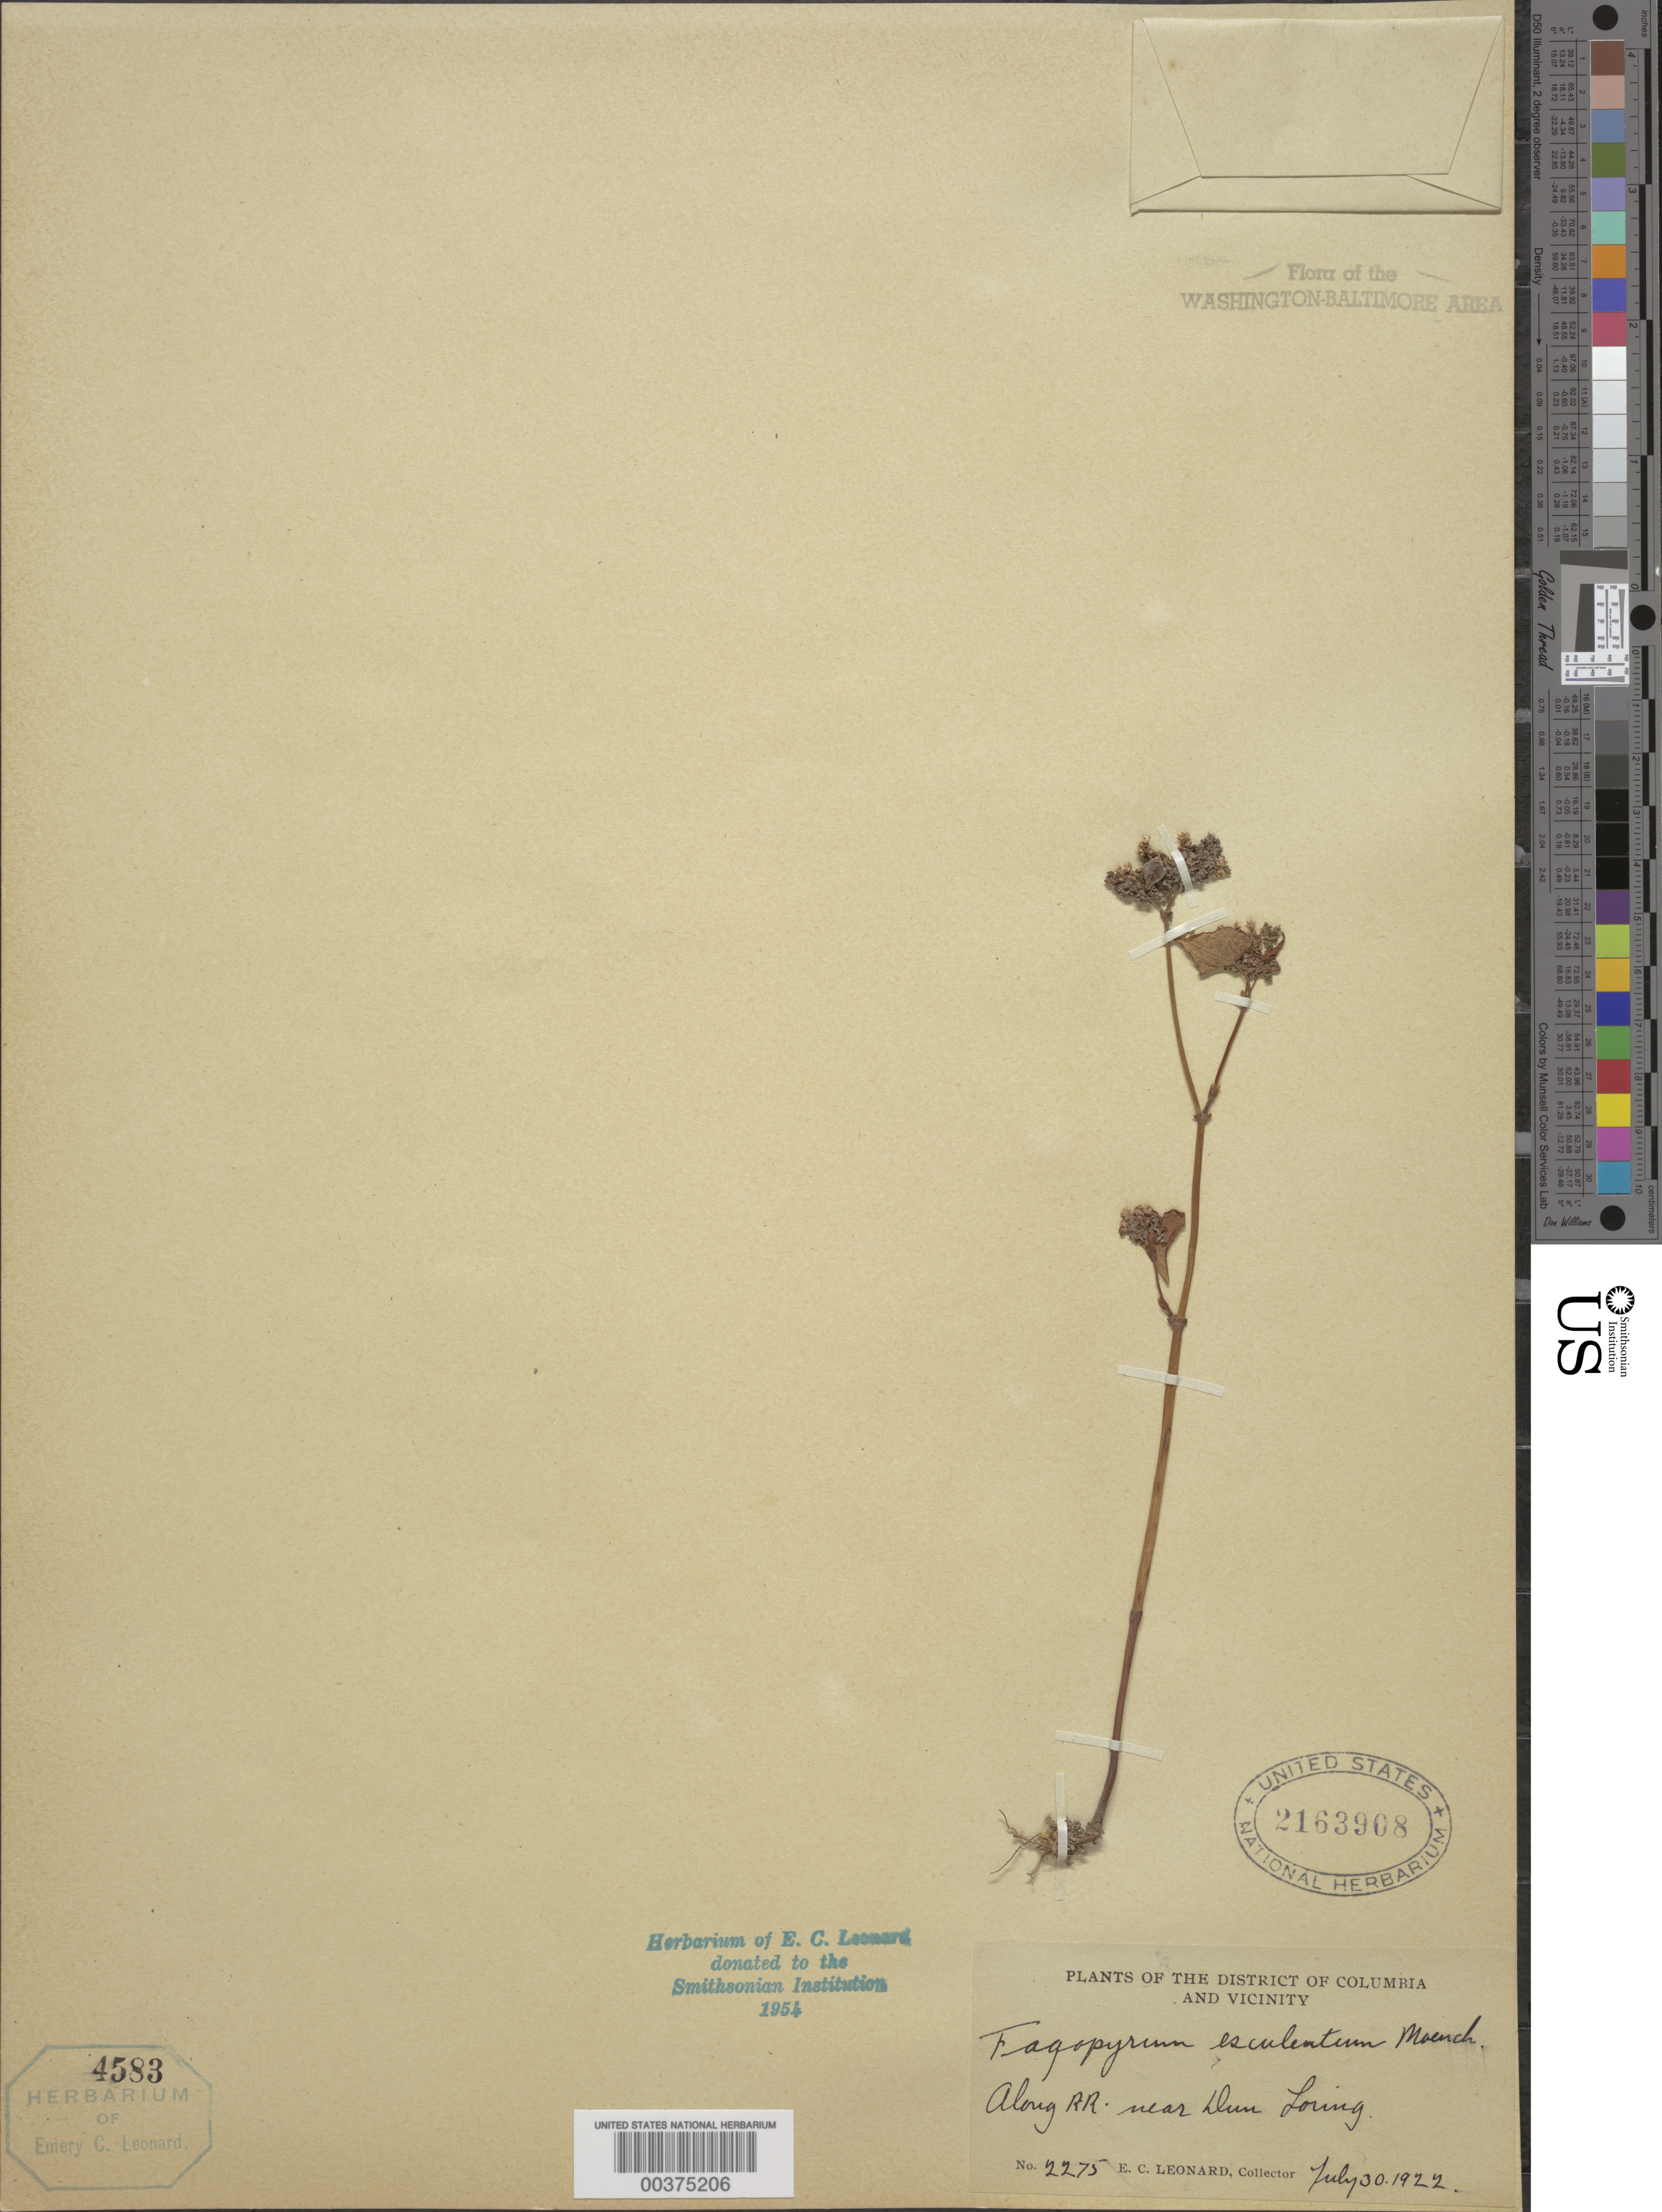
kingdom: Plantae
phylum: Tracheophyta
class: Magnoliopsida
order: Caryophyllales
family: Polygonaceae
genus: Fagopyrum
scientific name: Fagopyrum esculentum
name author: Moench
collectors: E. C. Leonard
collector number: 2275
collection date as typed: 30 Jul 1922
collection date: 1922-07-30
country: United States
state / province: Virginia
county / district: Fairfax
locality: Railroad near Dunn Loring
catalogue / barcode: US 2163908